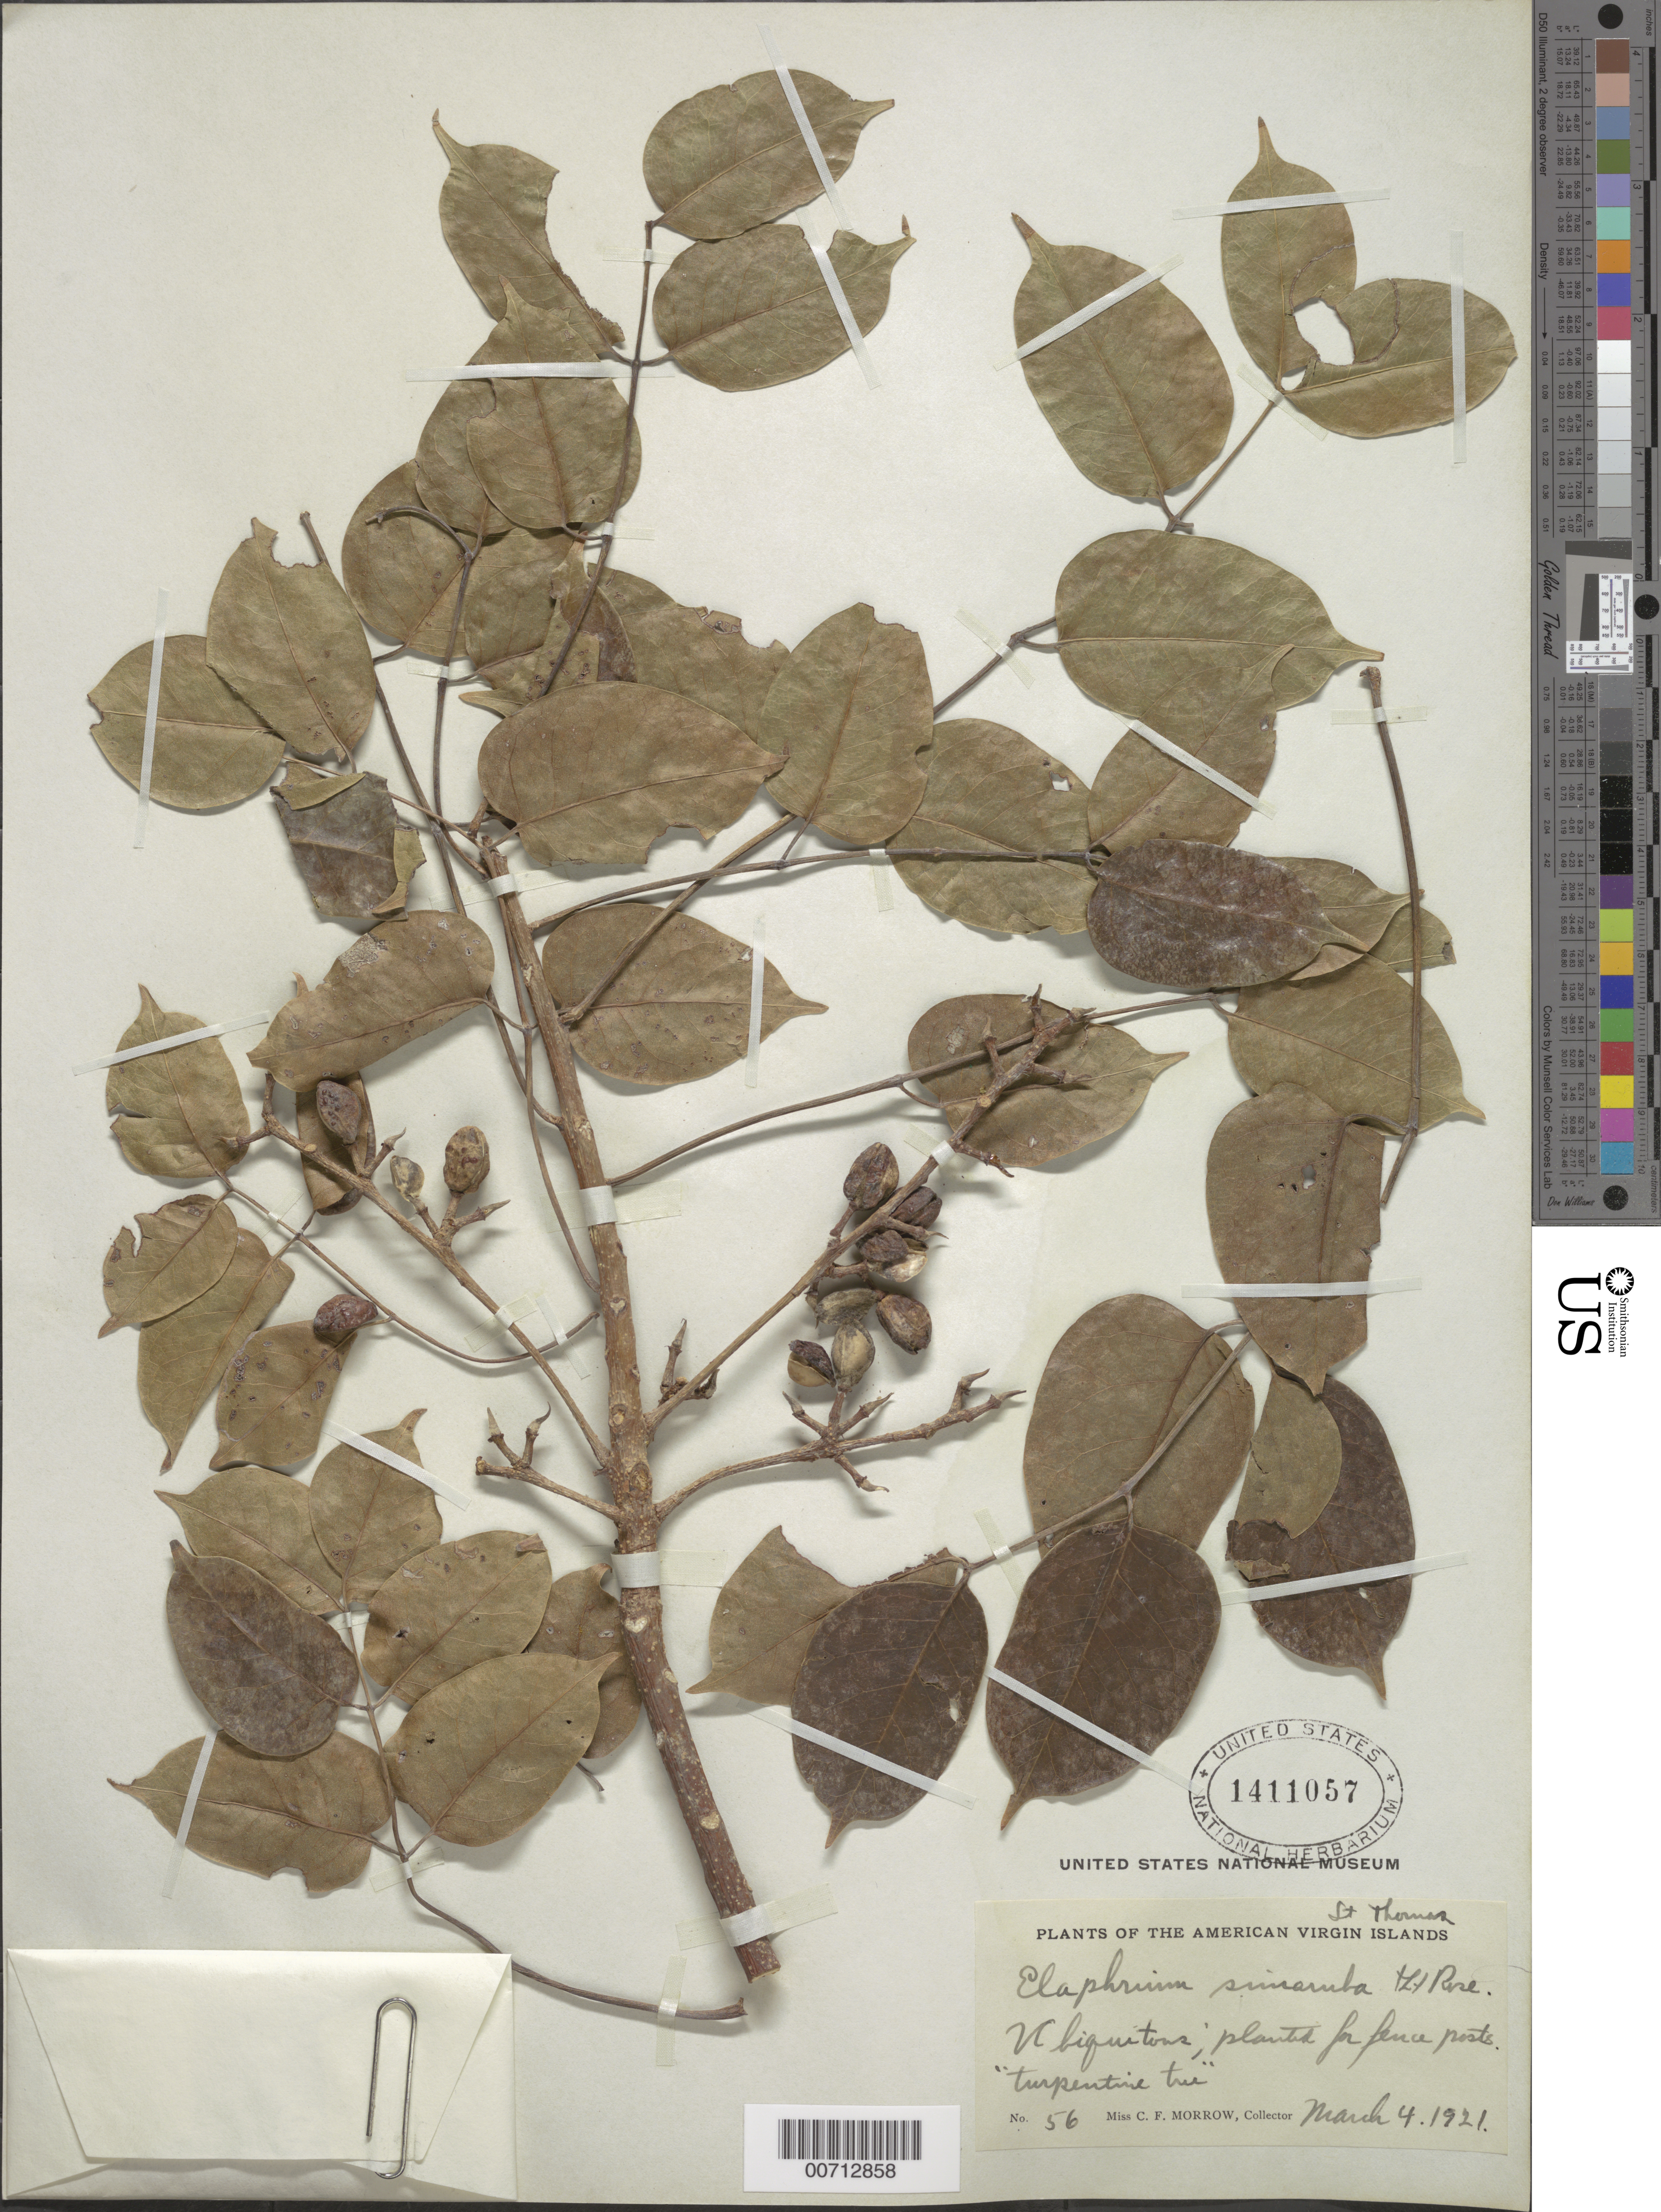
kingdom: Plantae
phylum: Tracheophyta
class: Magnoliopsida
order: Sapindales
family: Burseraceae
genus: Bursera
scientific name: Bursera simaruba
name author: (L.) Sarg.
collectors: C. Morrow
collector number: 56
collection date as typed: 04 Mar 1921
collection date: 1921-03-04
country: U.S. Virgin Islands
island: St. Thomas Island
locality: Ubiquitons?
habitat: Fence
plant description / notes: Common name: Turpentine-tree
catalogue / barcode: US 1411057